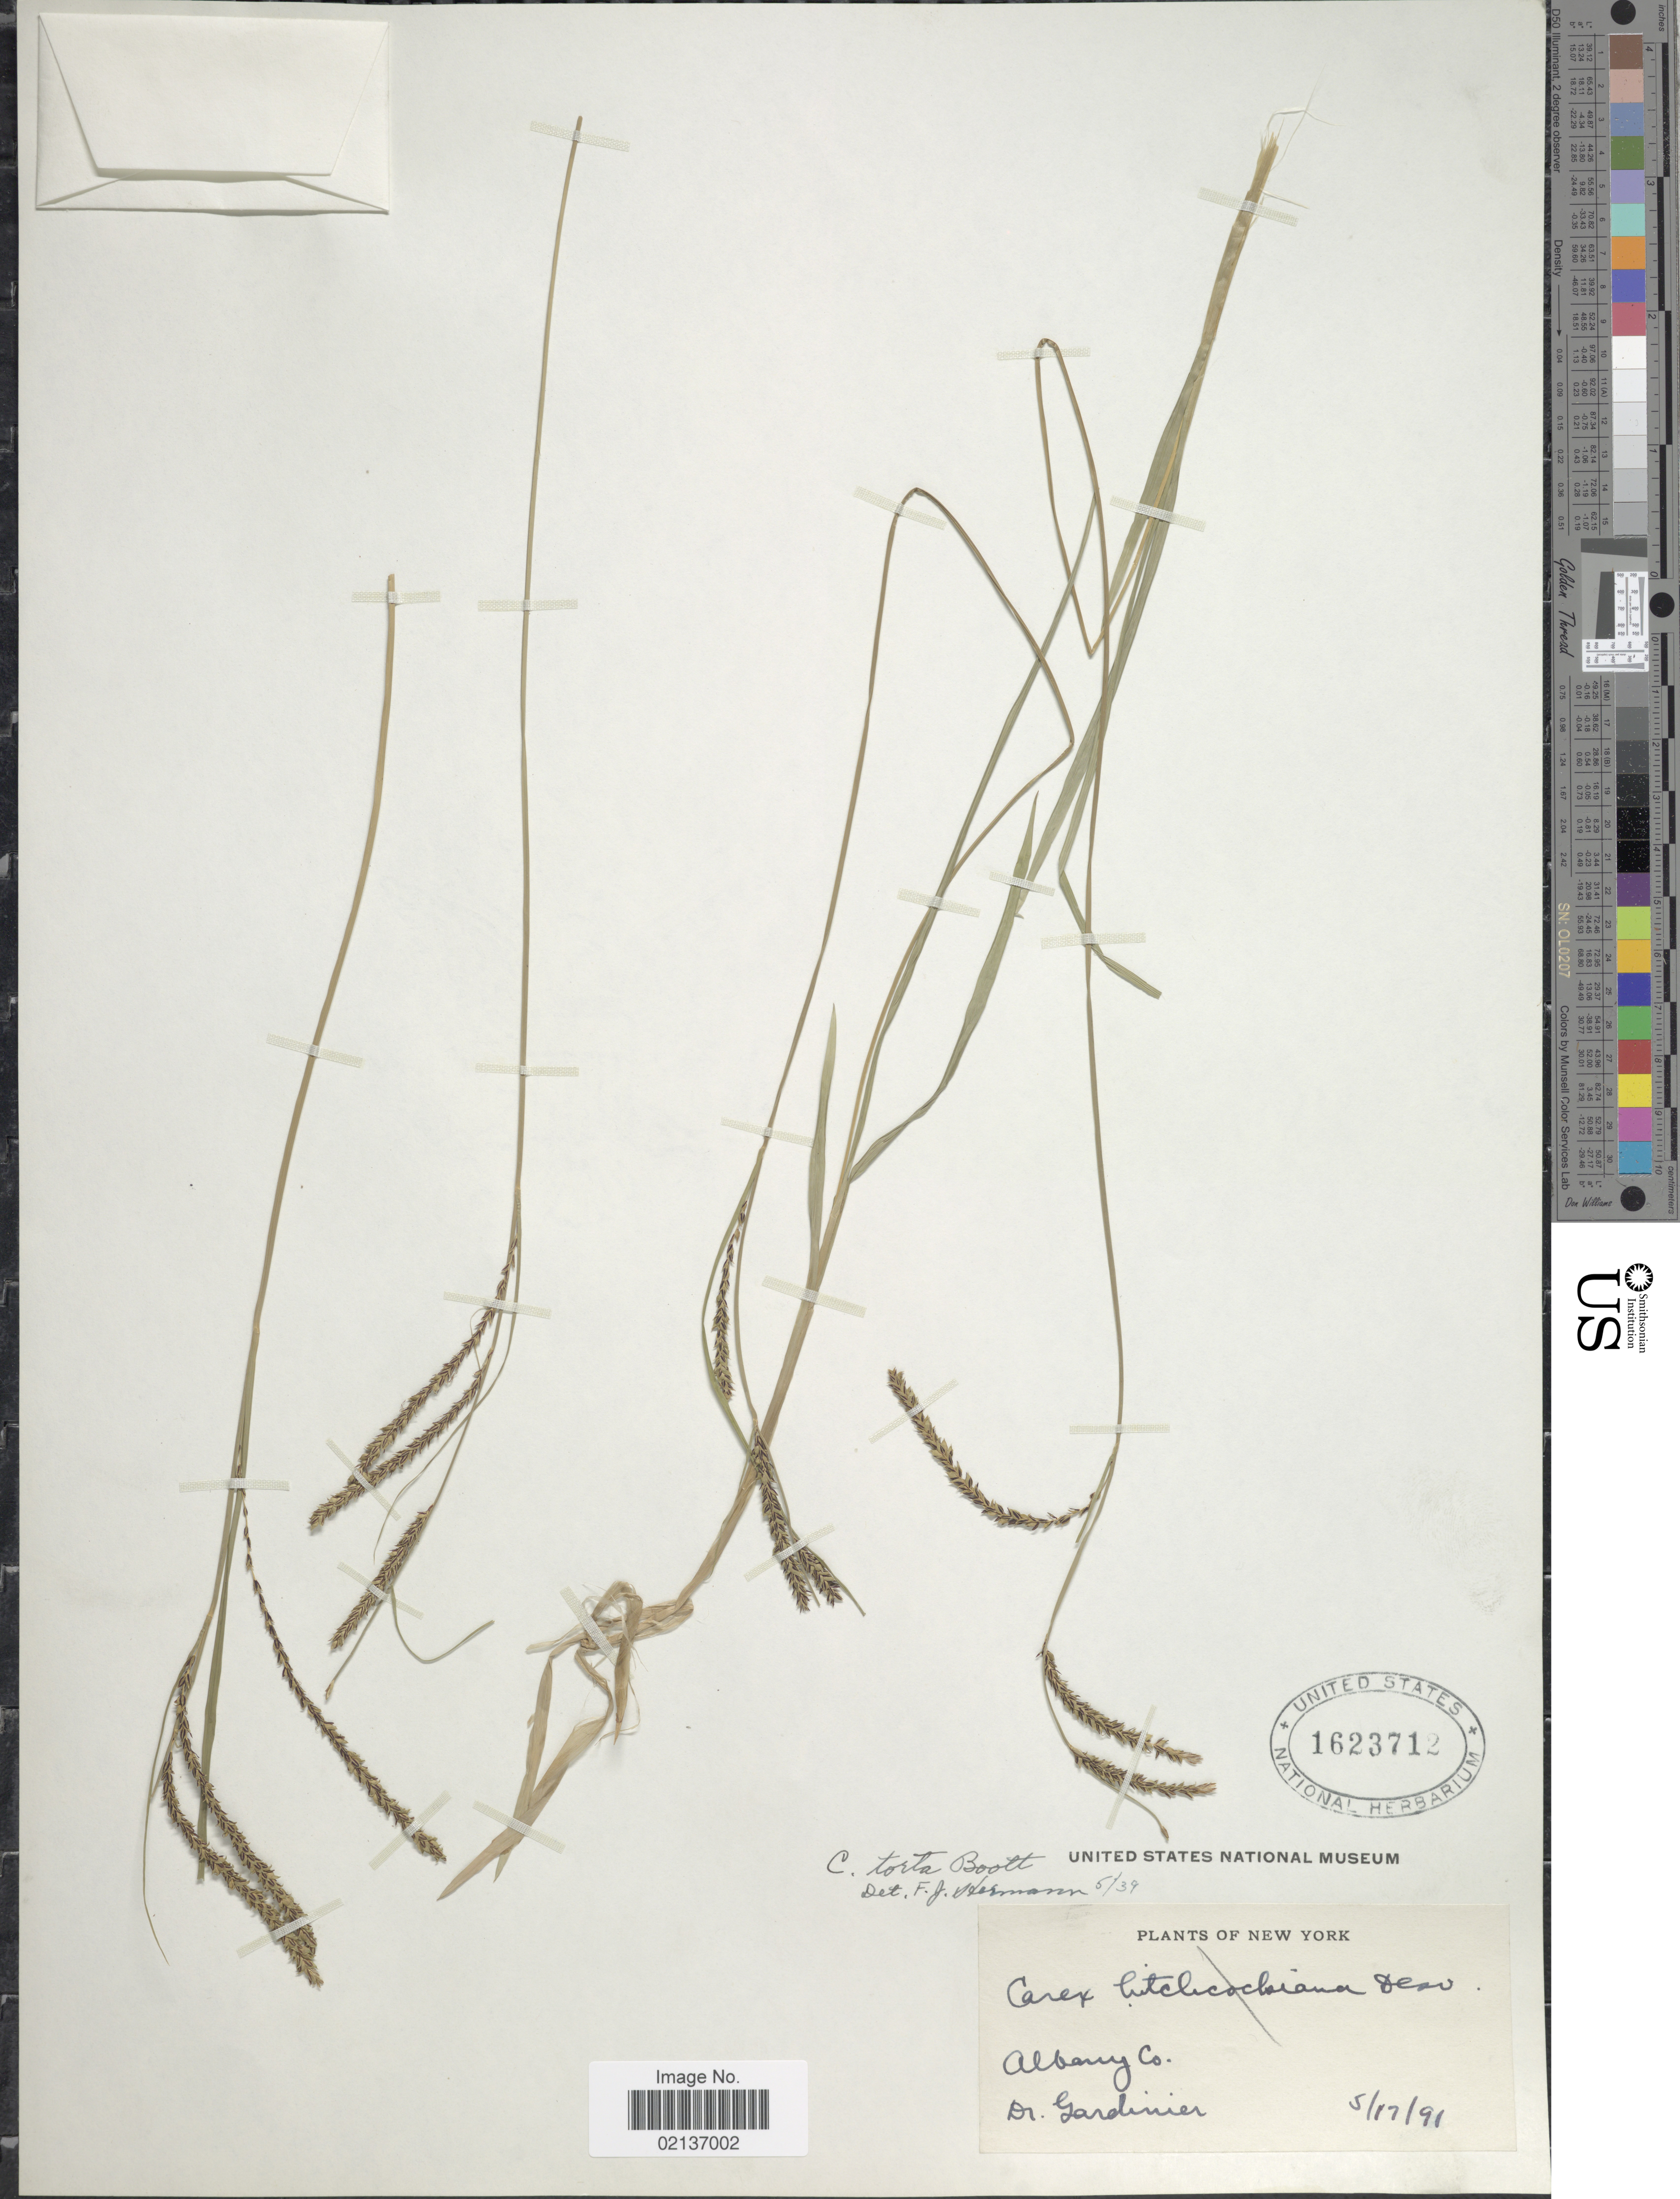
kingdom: Plantae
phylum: Tracheophyta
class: Liliopsida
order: Poales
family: Cyperaceae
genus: Carex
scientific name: Carex torta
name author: Boott ex Tuck.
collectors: Gardinier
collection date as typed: Transcribed d/m/y: 17/5/91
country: United States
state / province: New York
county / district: Albany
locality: Albany Co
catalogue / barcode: US 1623712